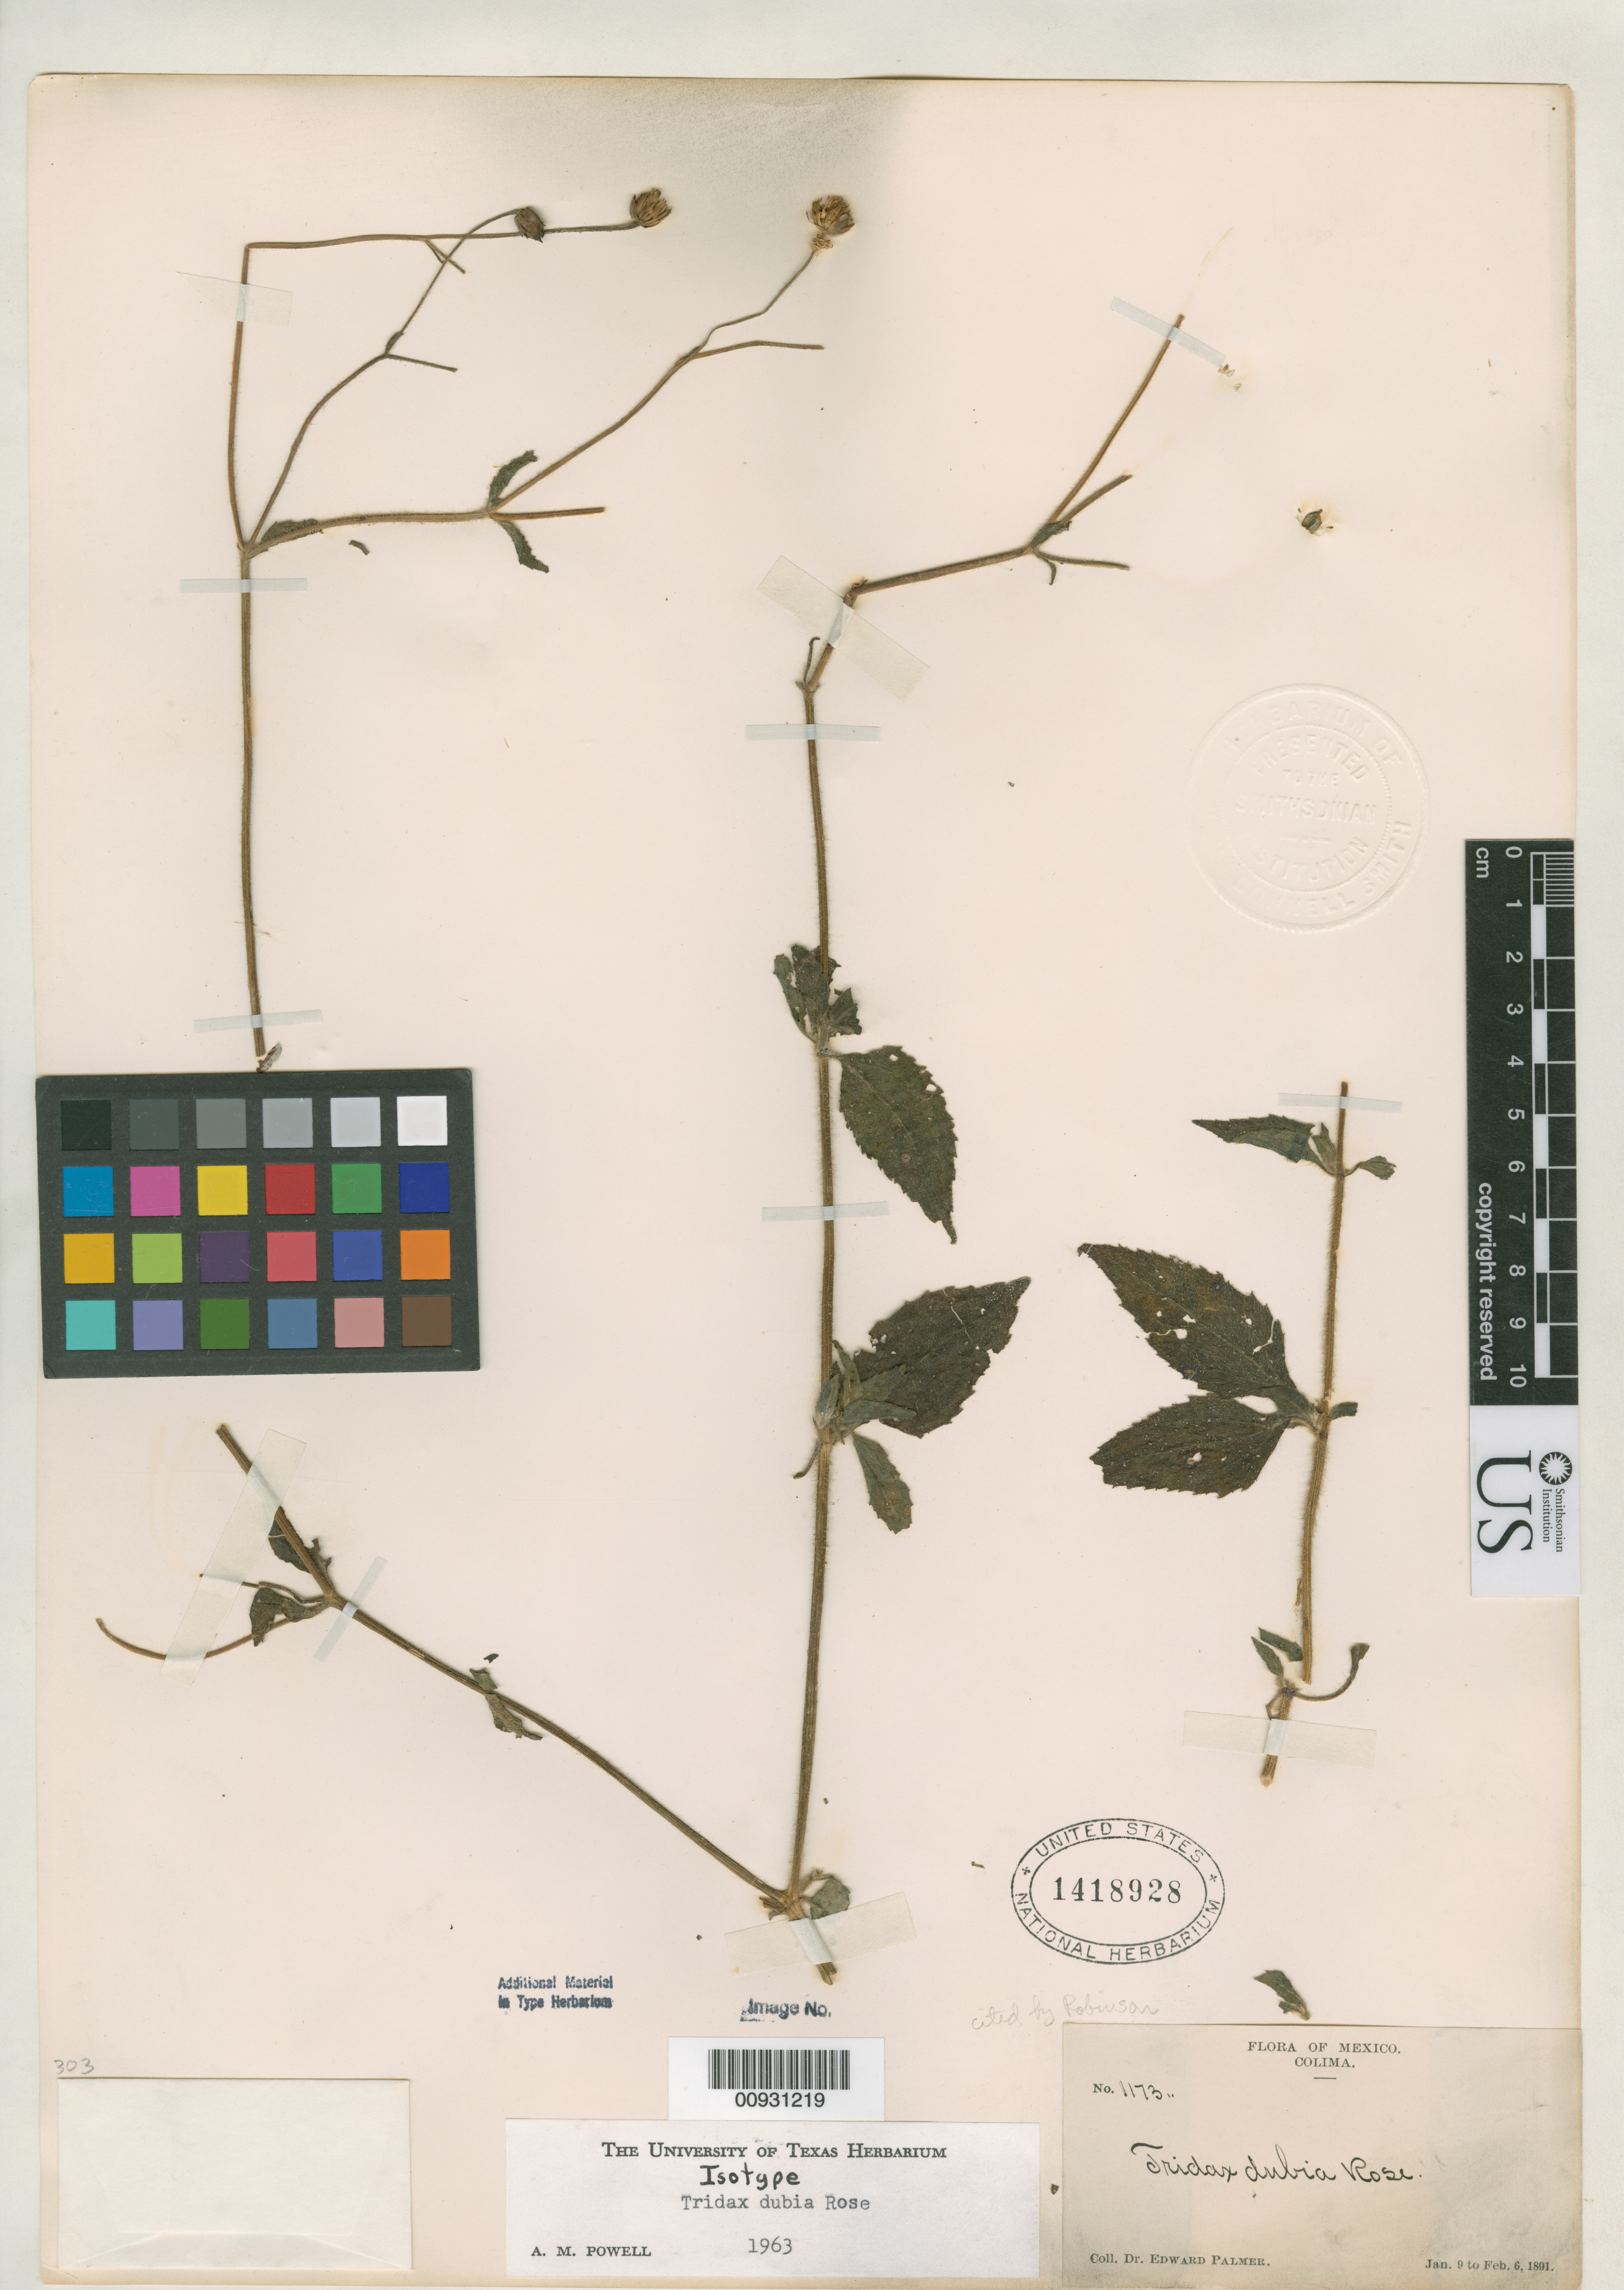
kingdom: Plantae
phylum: Tracheophyta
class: Magnoliopsida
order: Asterales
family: Asteraceae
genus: Tridax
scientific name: Tridax dubia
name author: Rose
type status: Isolectotype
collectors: E. Palmer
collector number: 1173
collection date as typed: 09 Jan 1891 to 06 Feb 1891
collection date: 1891-01-09/1891-02-06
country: Mexico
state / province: Colima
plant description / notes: Specimen ex John Donnell Smith herbarium.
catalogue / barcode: US 1418928